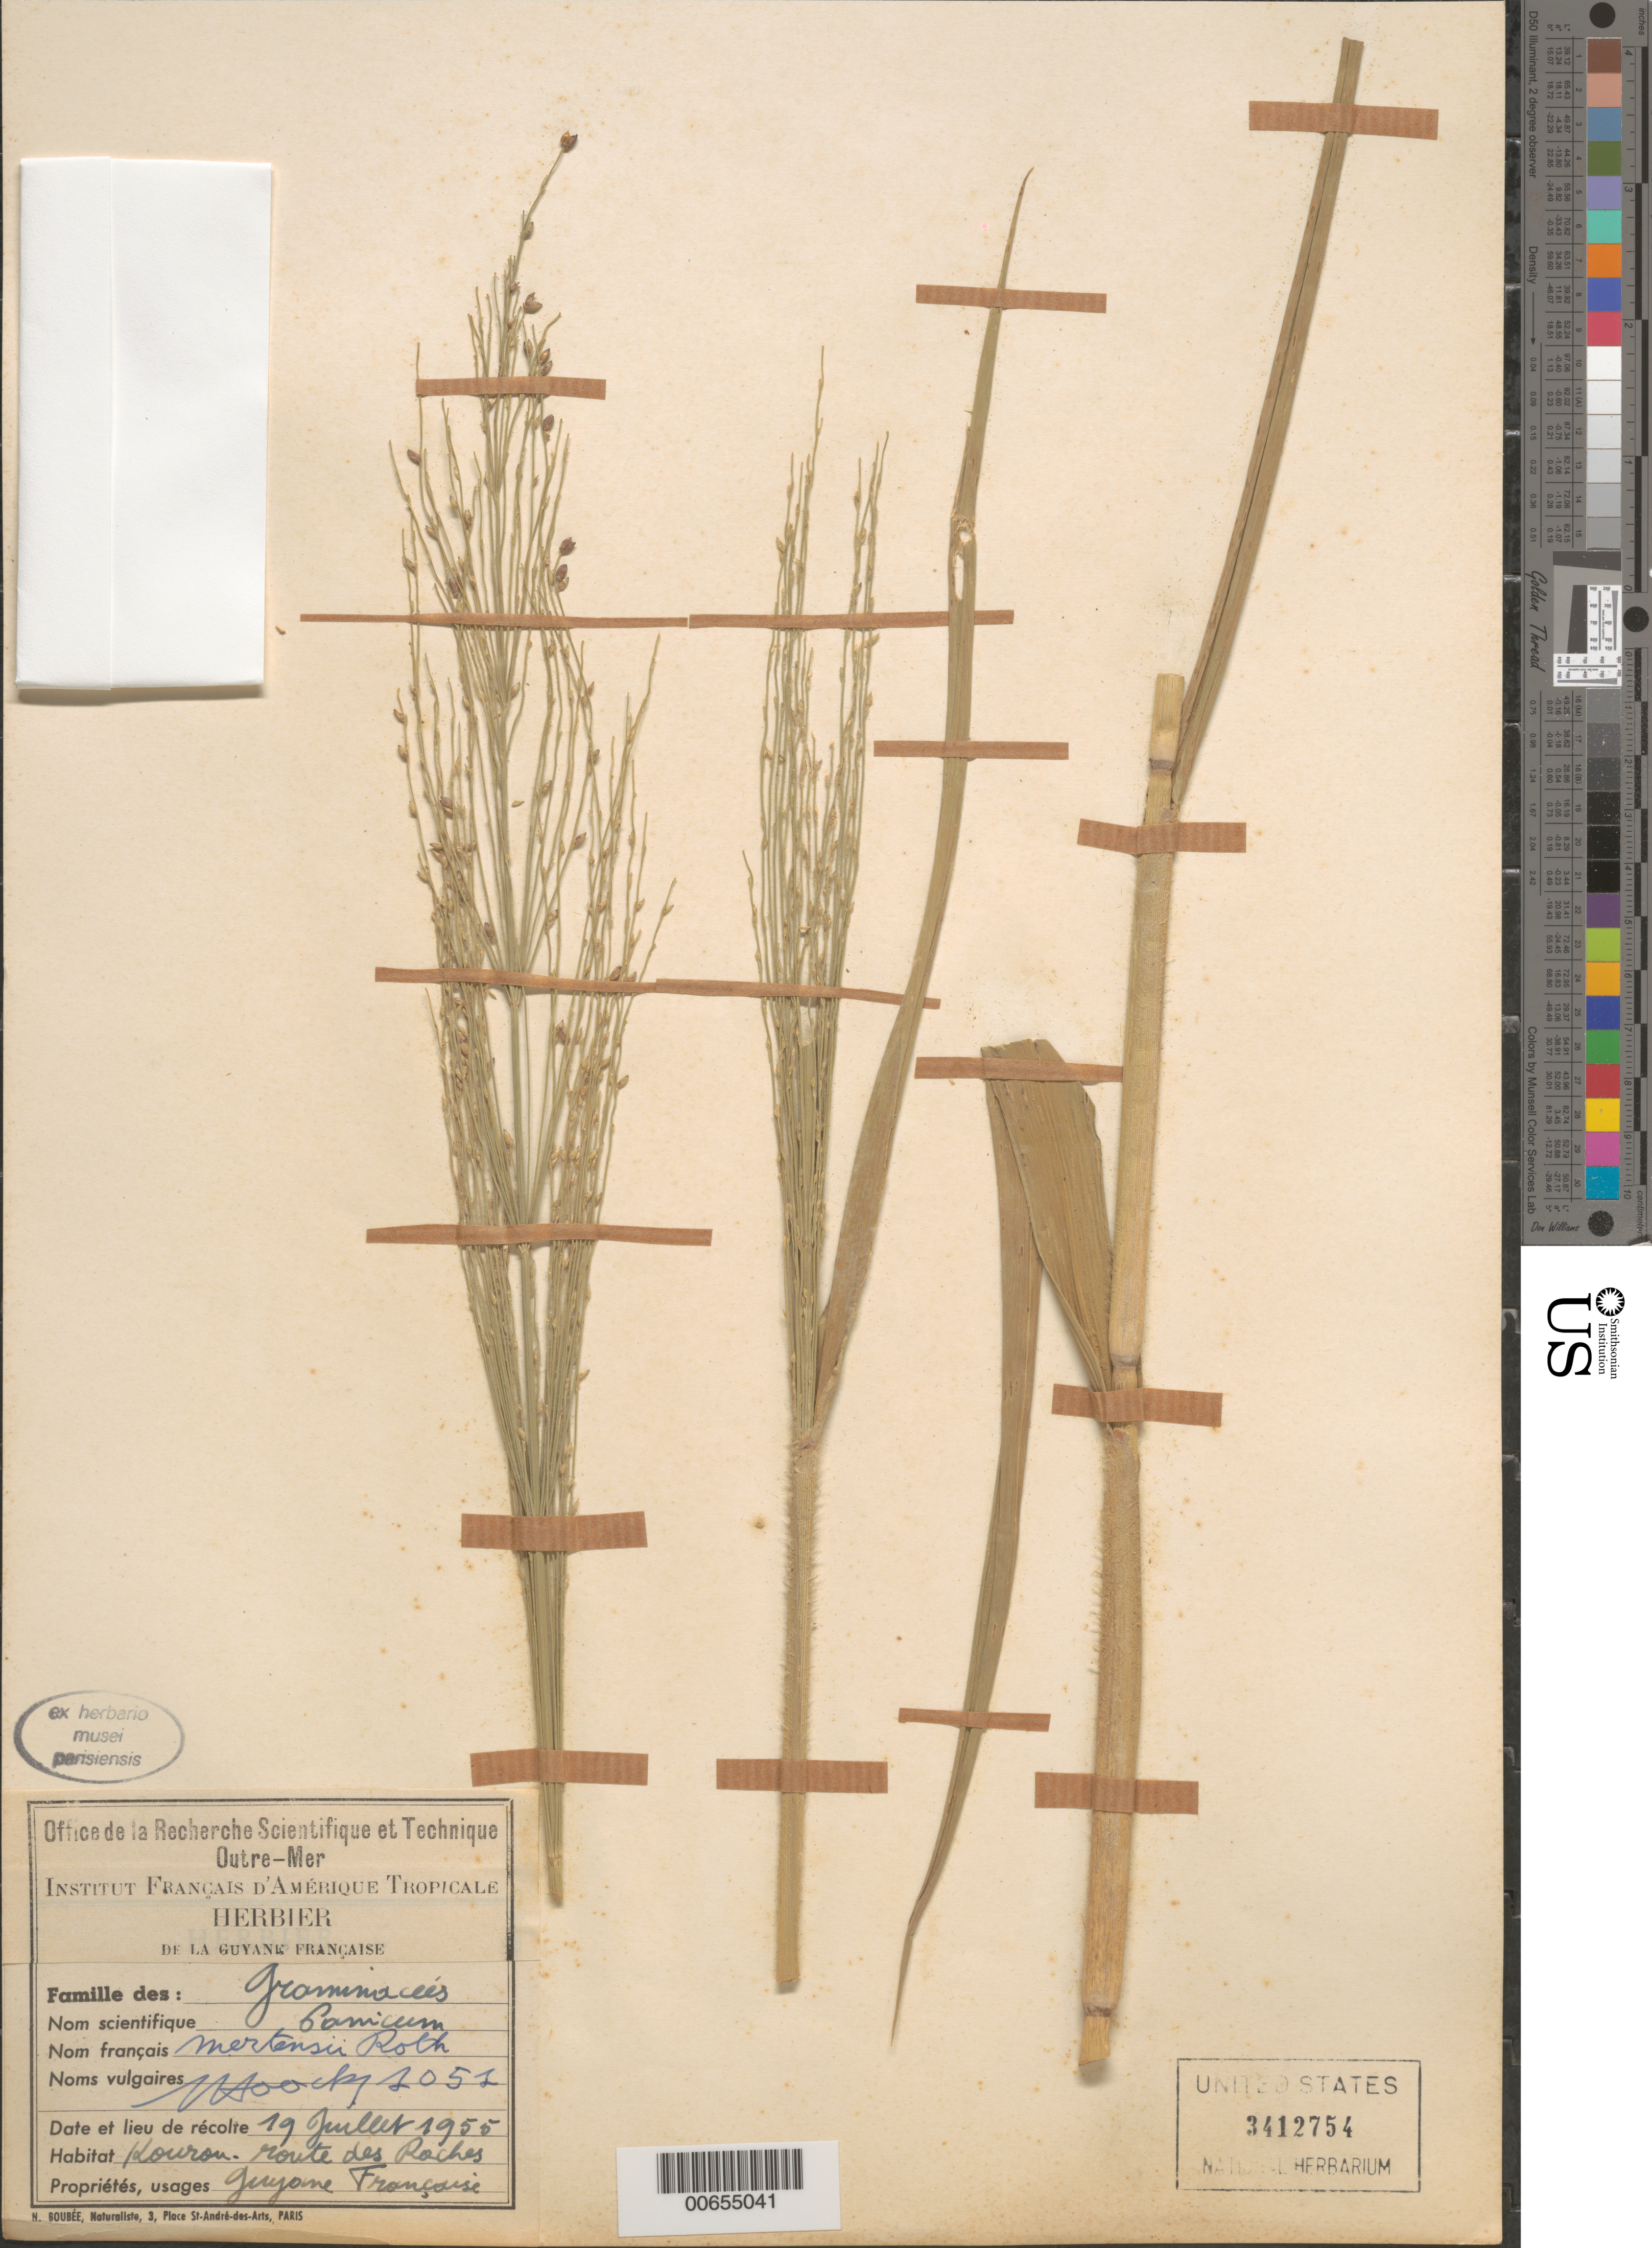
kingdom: Plantae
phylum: Tracheophyta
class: Liliopsida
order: Poales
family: Poaceae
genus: Stephostachys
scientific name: Stephostachys mertensii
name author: (Roth) Zuloaga & Marrone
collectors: J. Hoock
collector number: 1051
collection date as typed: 19-Jul-55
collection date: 1955-07-19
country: French Guiana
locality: Kourou, Route des Roches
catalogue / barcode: US 3412754